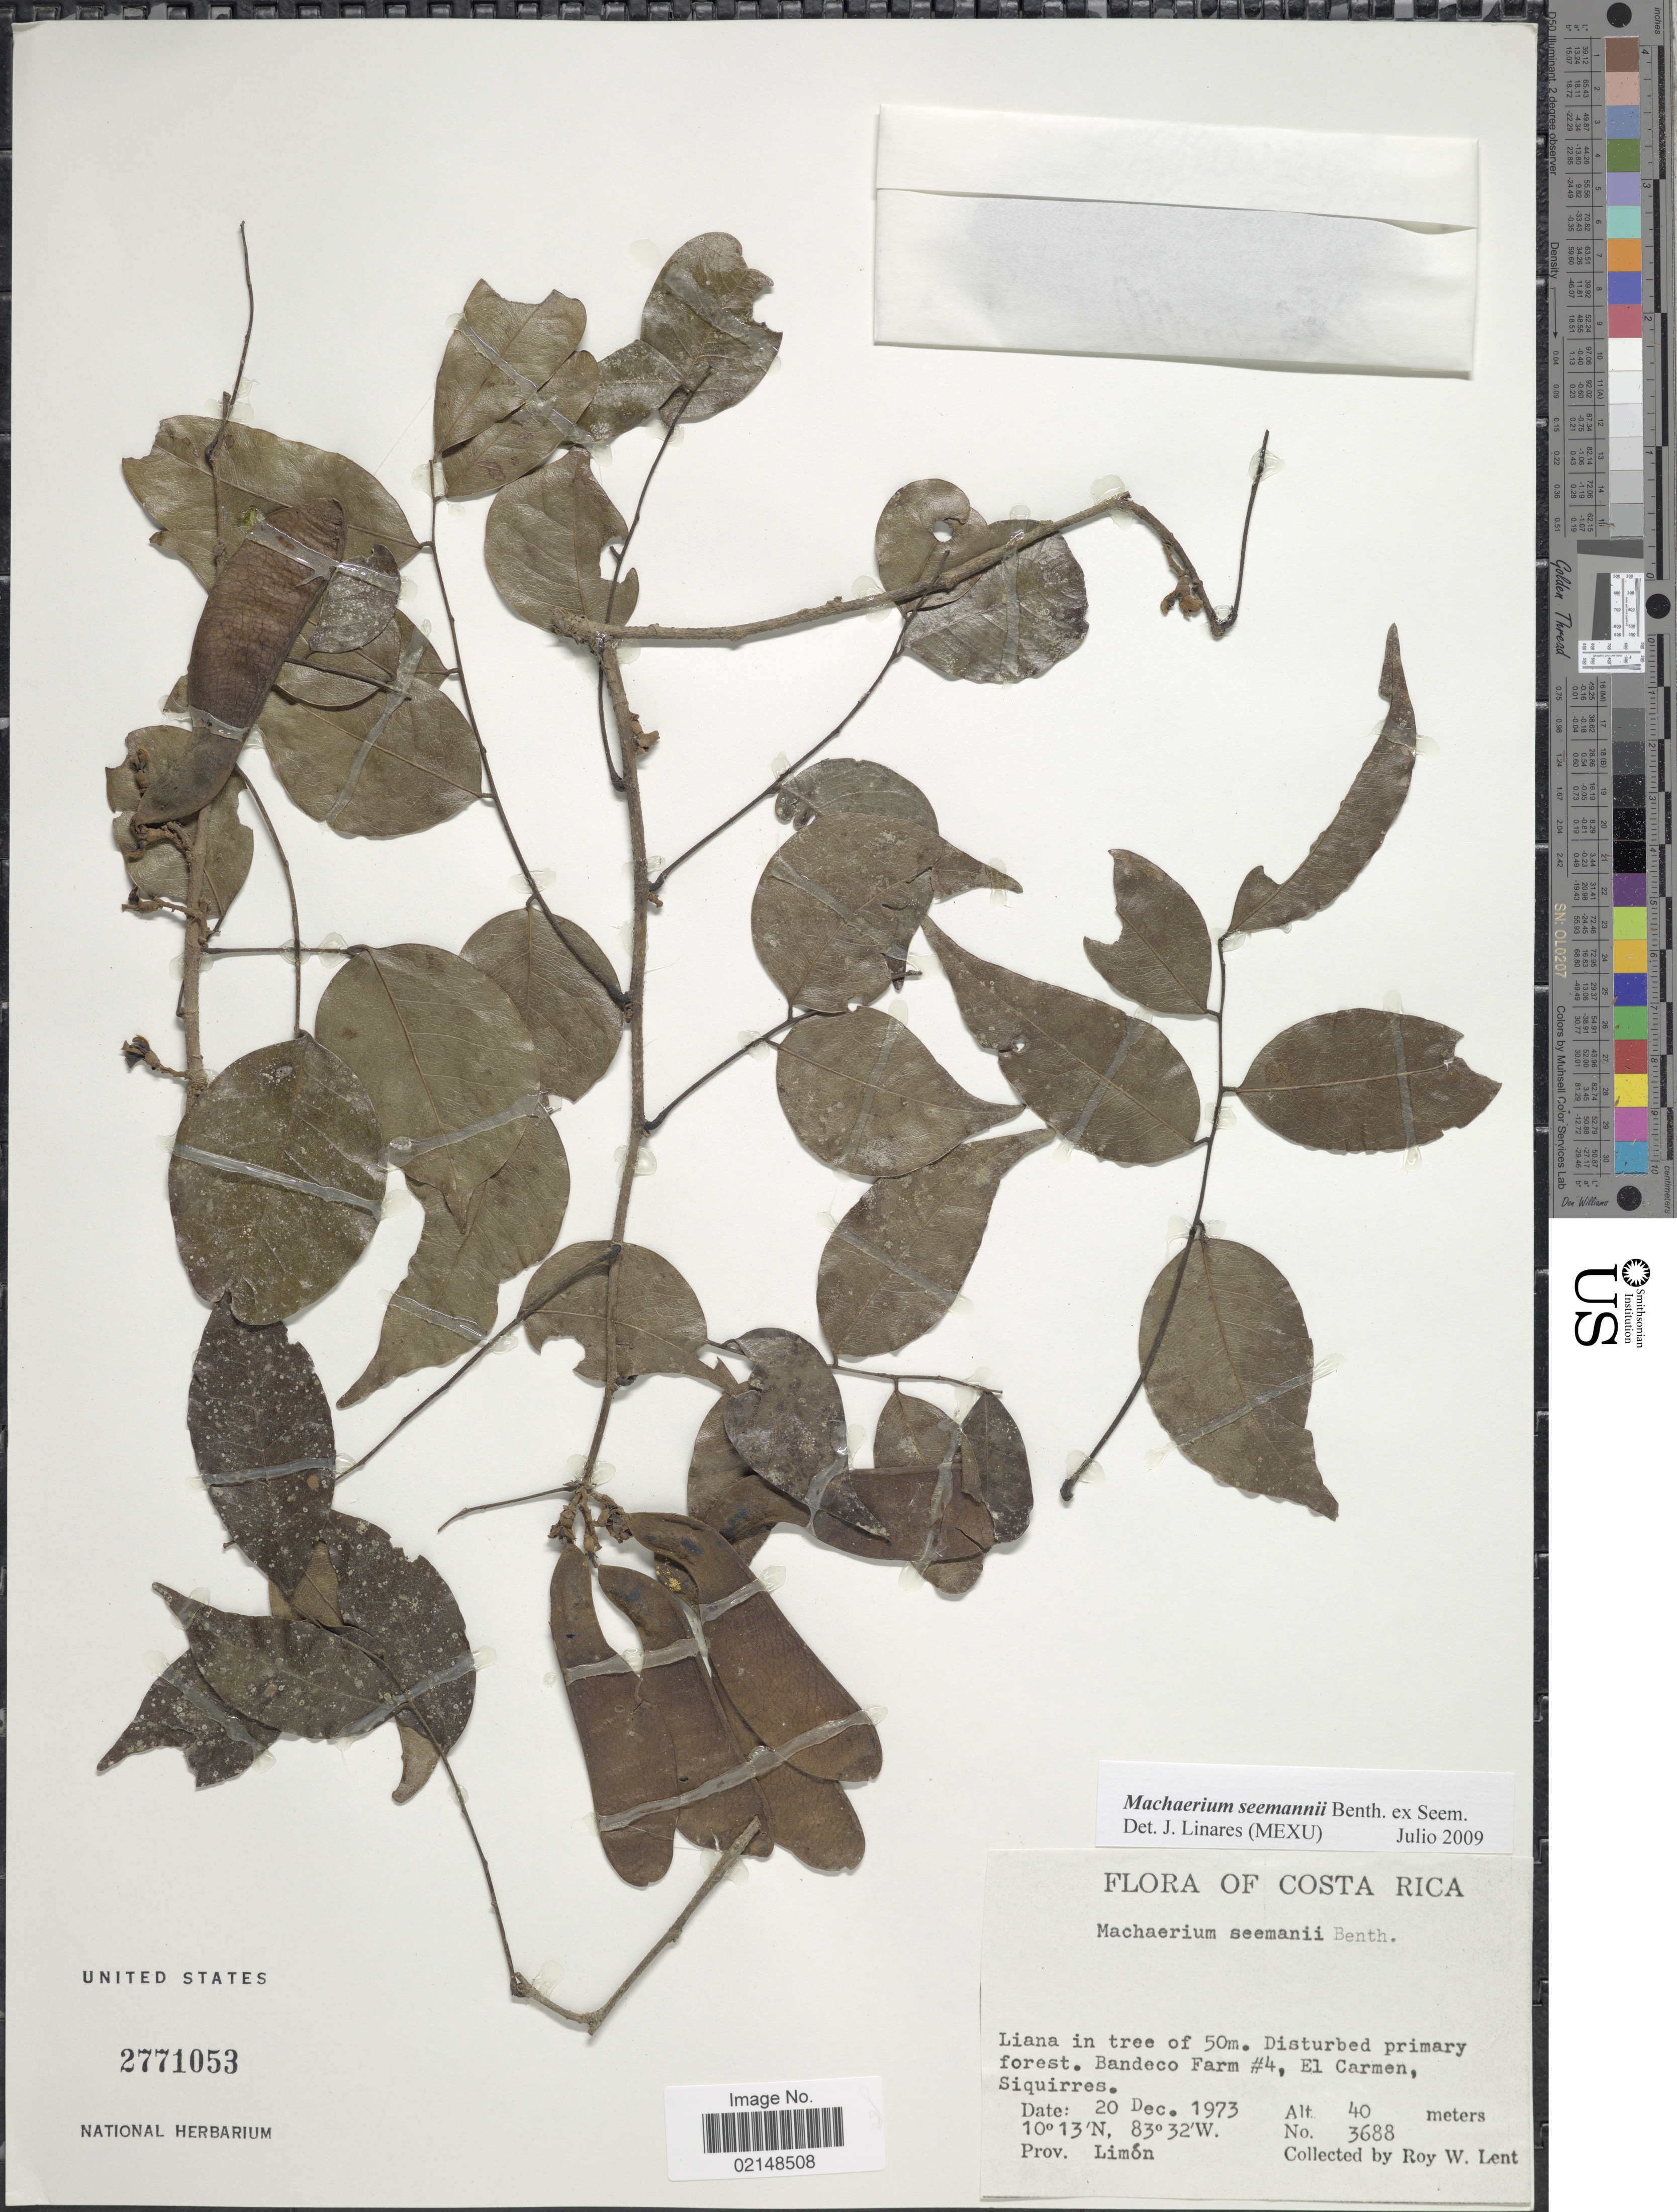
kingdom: Plantae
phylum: Tracheophyta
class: Magnoliopsida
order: Fabales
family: Fabaceae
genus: Machaerium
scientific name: Machaerium seemanni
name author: Benth. in Seem.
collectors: R. W. Lent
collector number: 3688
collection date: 1973-12-20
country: Costa Rica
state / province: Limón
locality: Bandeco Farm #4, El Carmen Siquirres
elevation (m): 40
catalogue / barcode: US 2771053